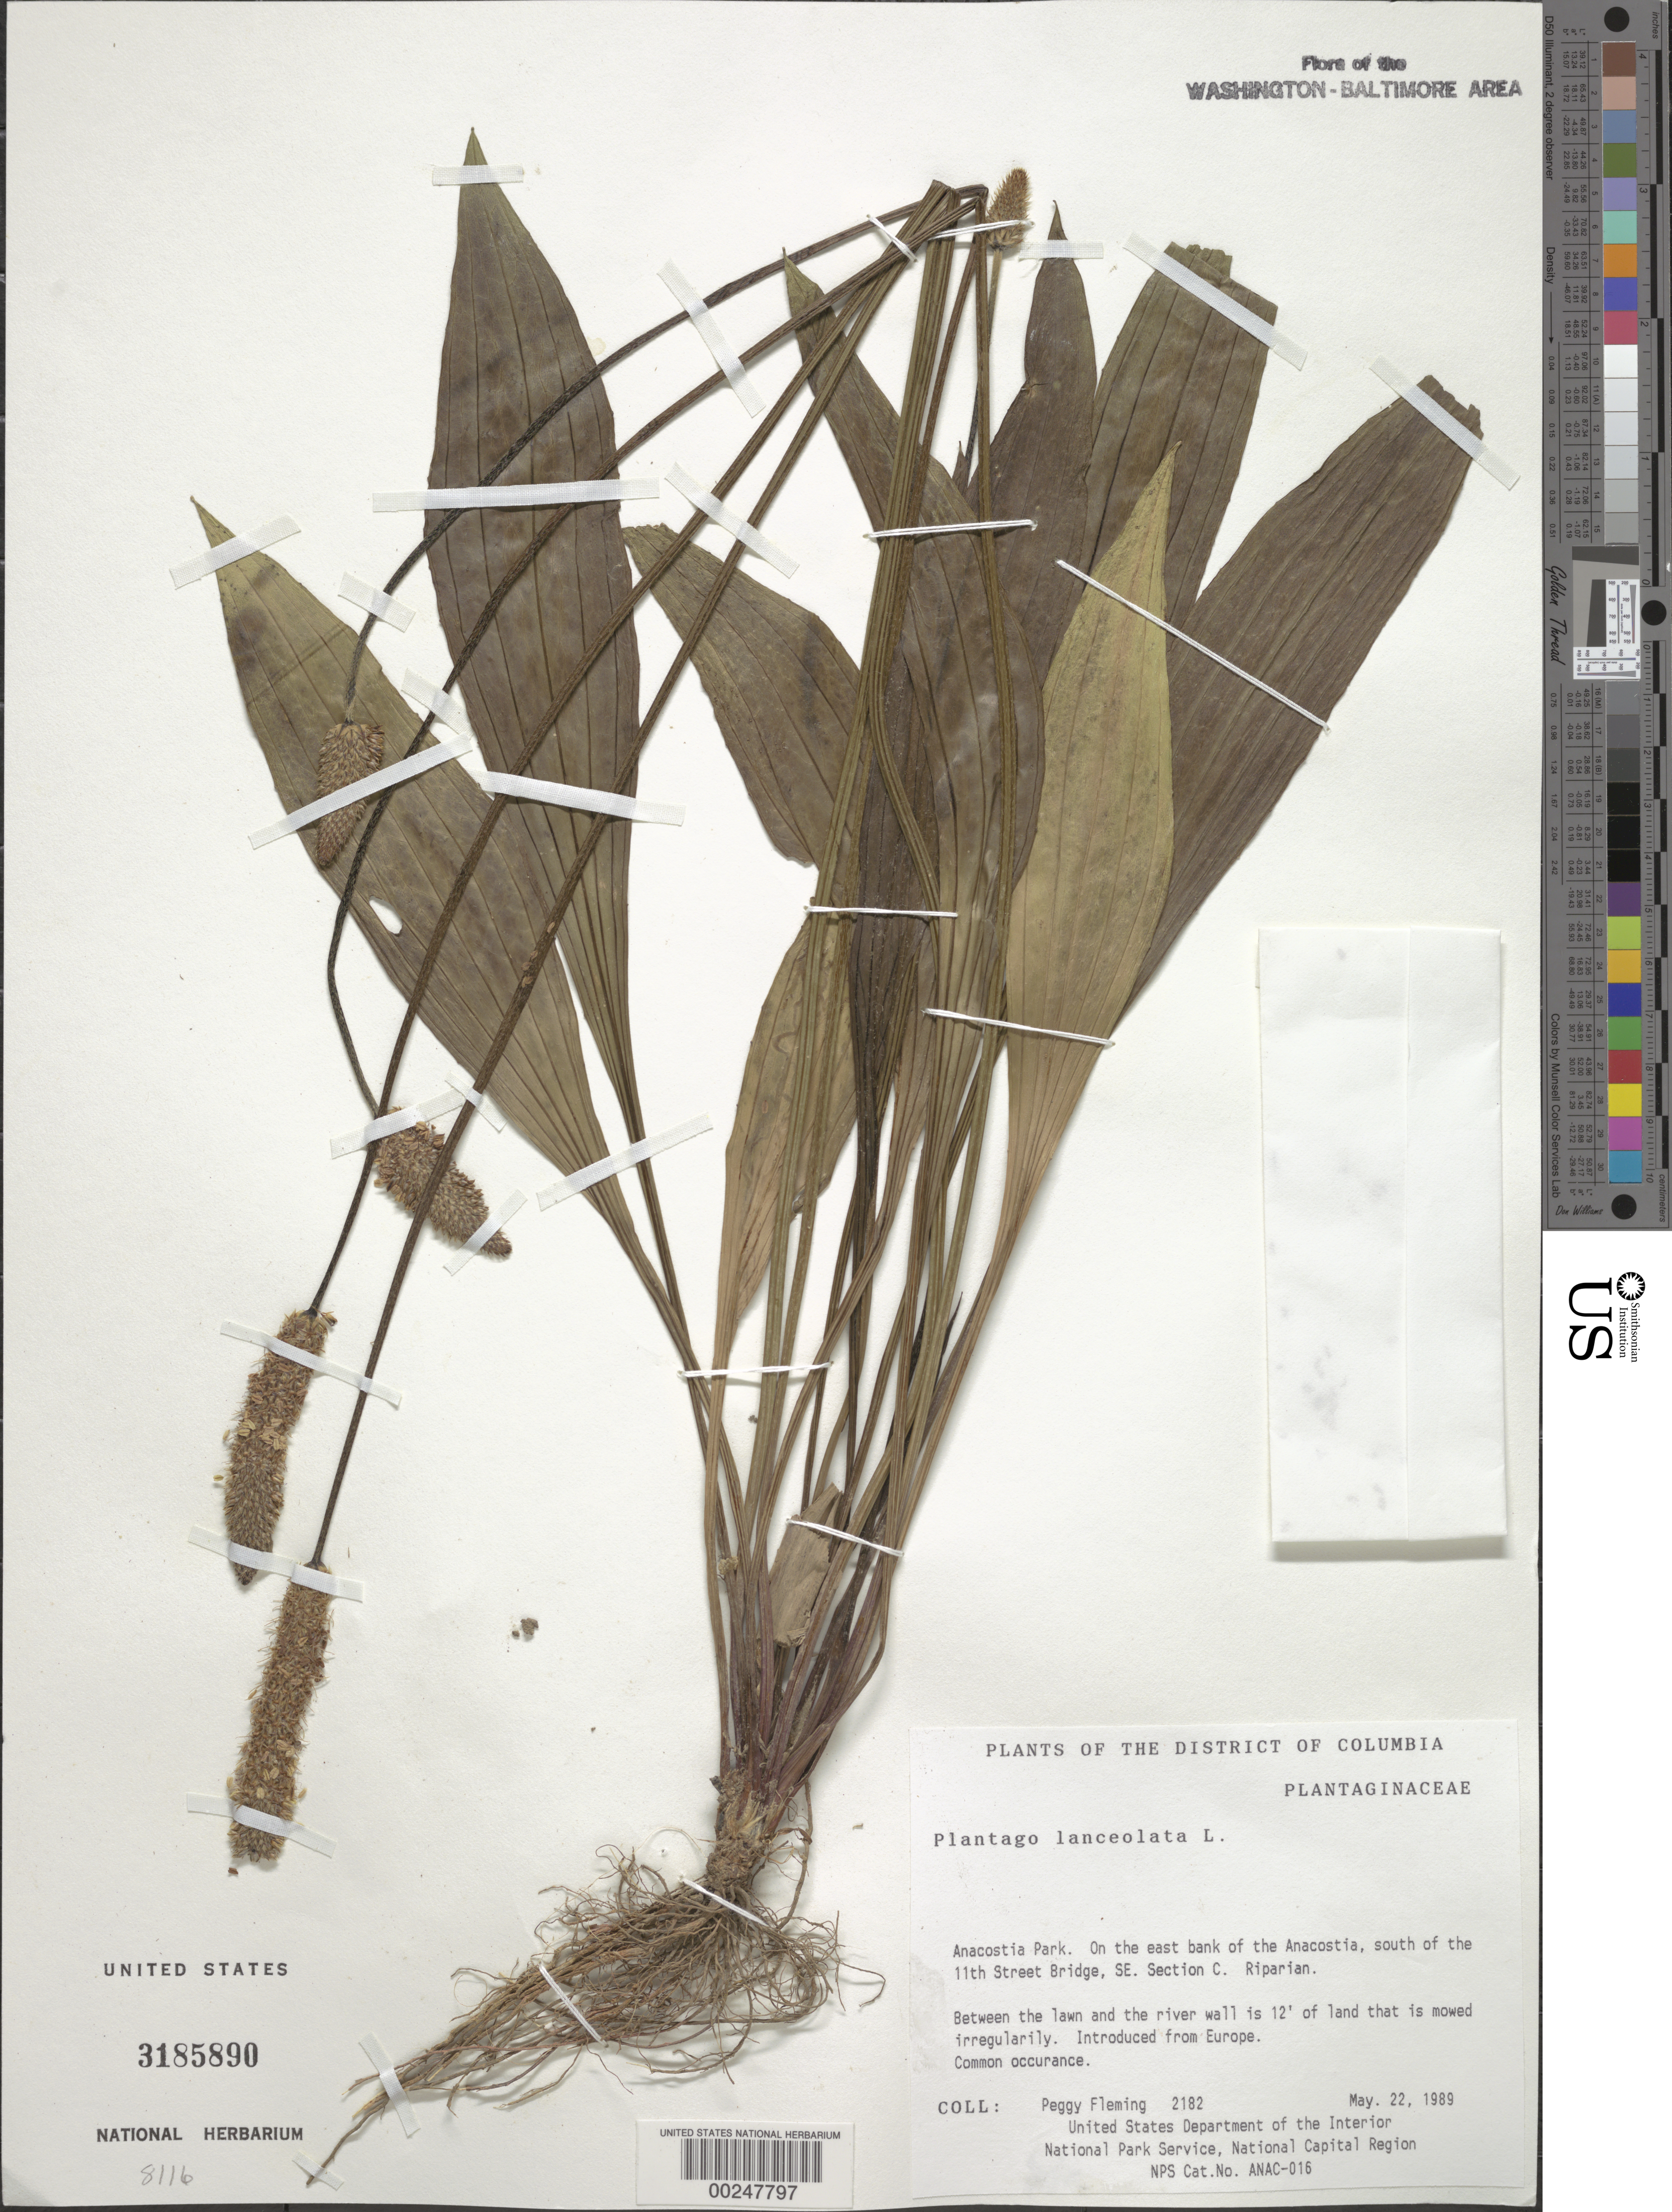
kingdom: Plantae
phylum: Tracheophyta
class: Magnoliopsida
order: Lamiales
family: Plantaginaceae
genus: Plantago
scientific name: Plantago lanceolata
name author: L.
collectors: P. Fleming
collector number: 2182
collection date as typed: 22 May 1989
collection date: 1989-05-22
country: United States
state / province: District of Columbia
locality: Anacostia Park, E bank of Anacostia River S of 11th Street Bridge, SE, Section C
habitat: Between lawn and river wall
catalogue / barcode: US 3185890